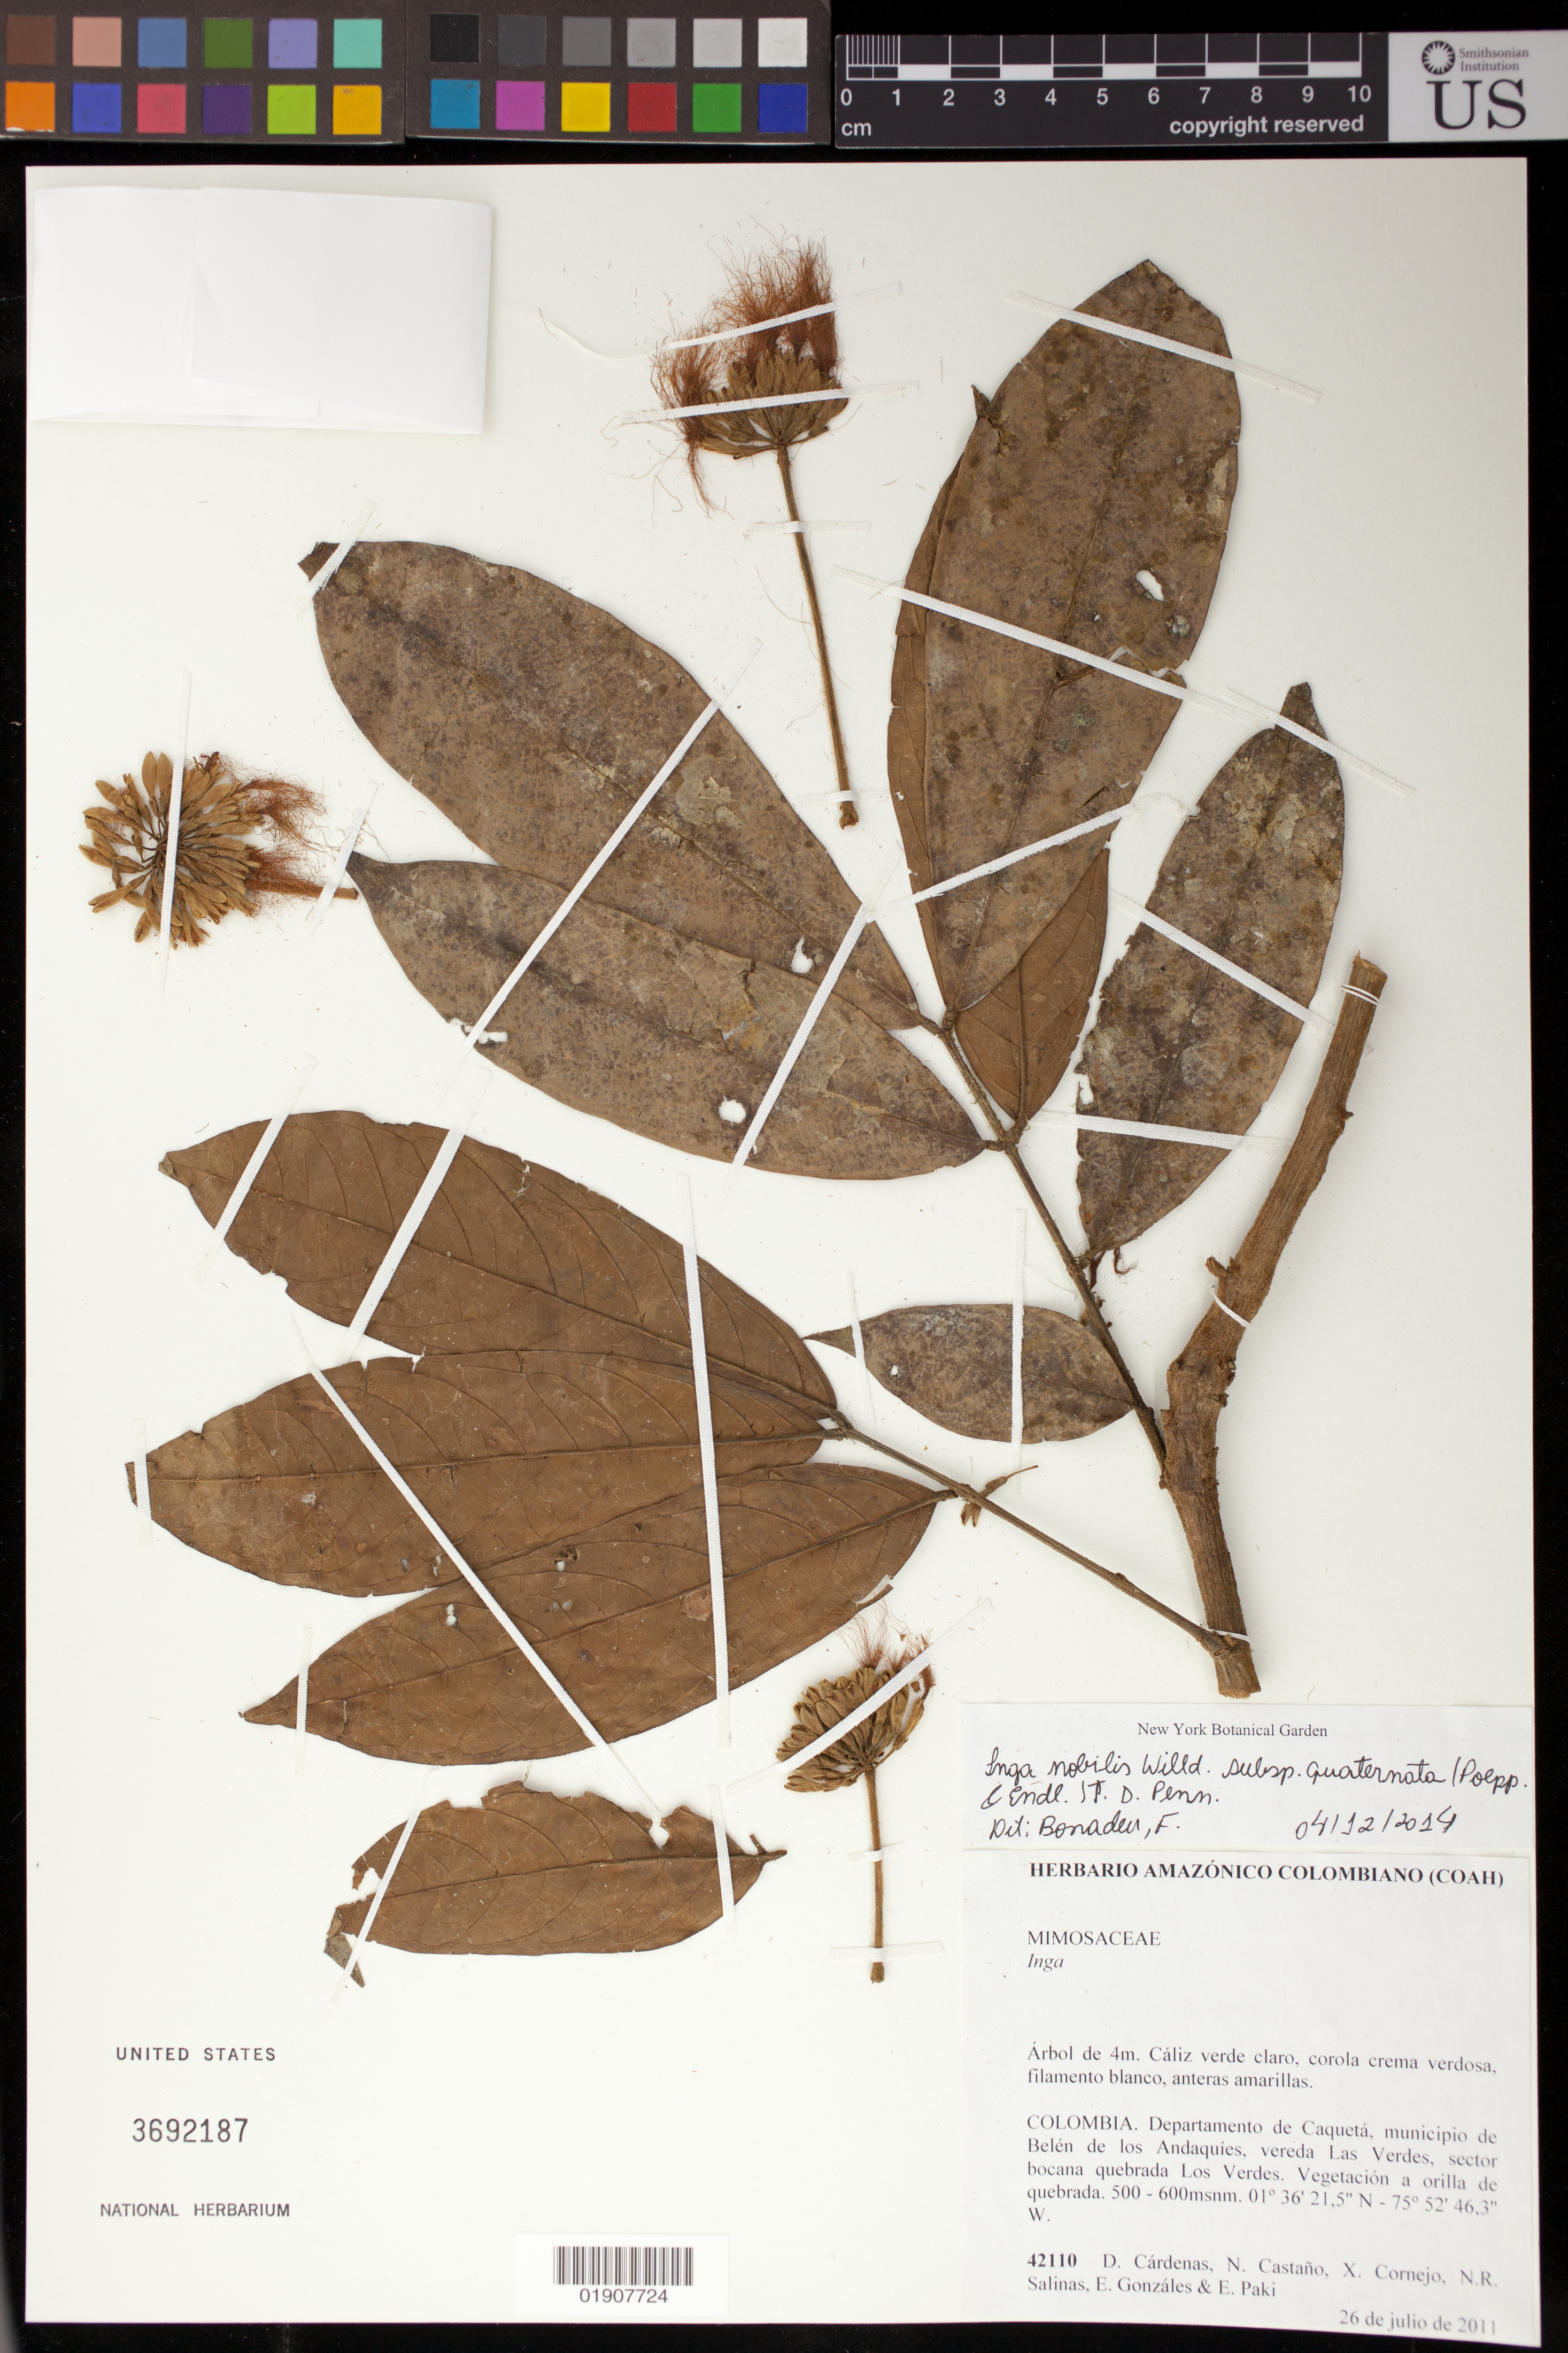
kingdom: Plantae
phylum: Tracheophyta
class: Magnoliopsida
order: Fabales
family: Fabaceae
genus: Inga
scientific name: Inga nobilis subsp. quaternata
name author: (Poepp. & Endl.) T.D. Penn.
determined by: Bonadeu, F.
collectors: D. Cardenas, N. Castaño, X. F. Cornejo, N. Salinas, E. Gonzalez & E. Paki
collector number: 42110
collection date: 2011-07-26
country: Colombia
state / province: Caqueta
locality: Departamento de Caqueta, municipio de Belen de los Andaquies, vereda Las Verdes, sector bocana quebrada Los Verdes.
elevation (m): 500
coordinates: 01 36 21.5 N, 75 52 46.3 W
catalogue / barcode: US 3692187